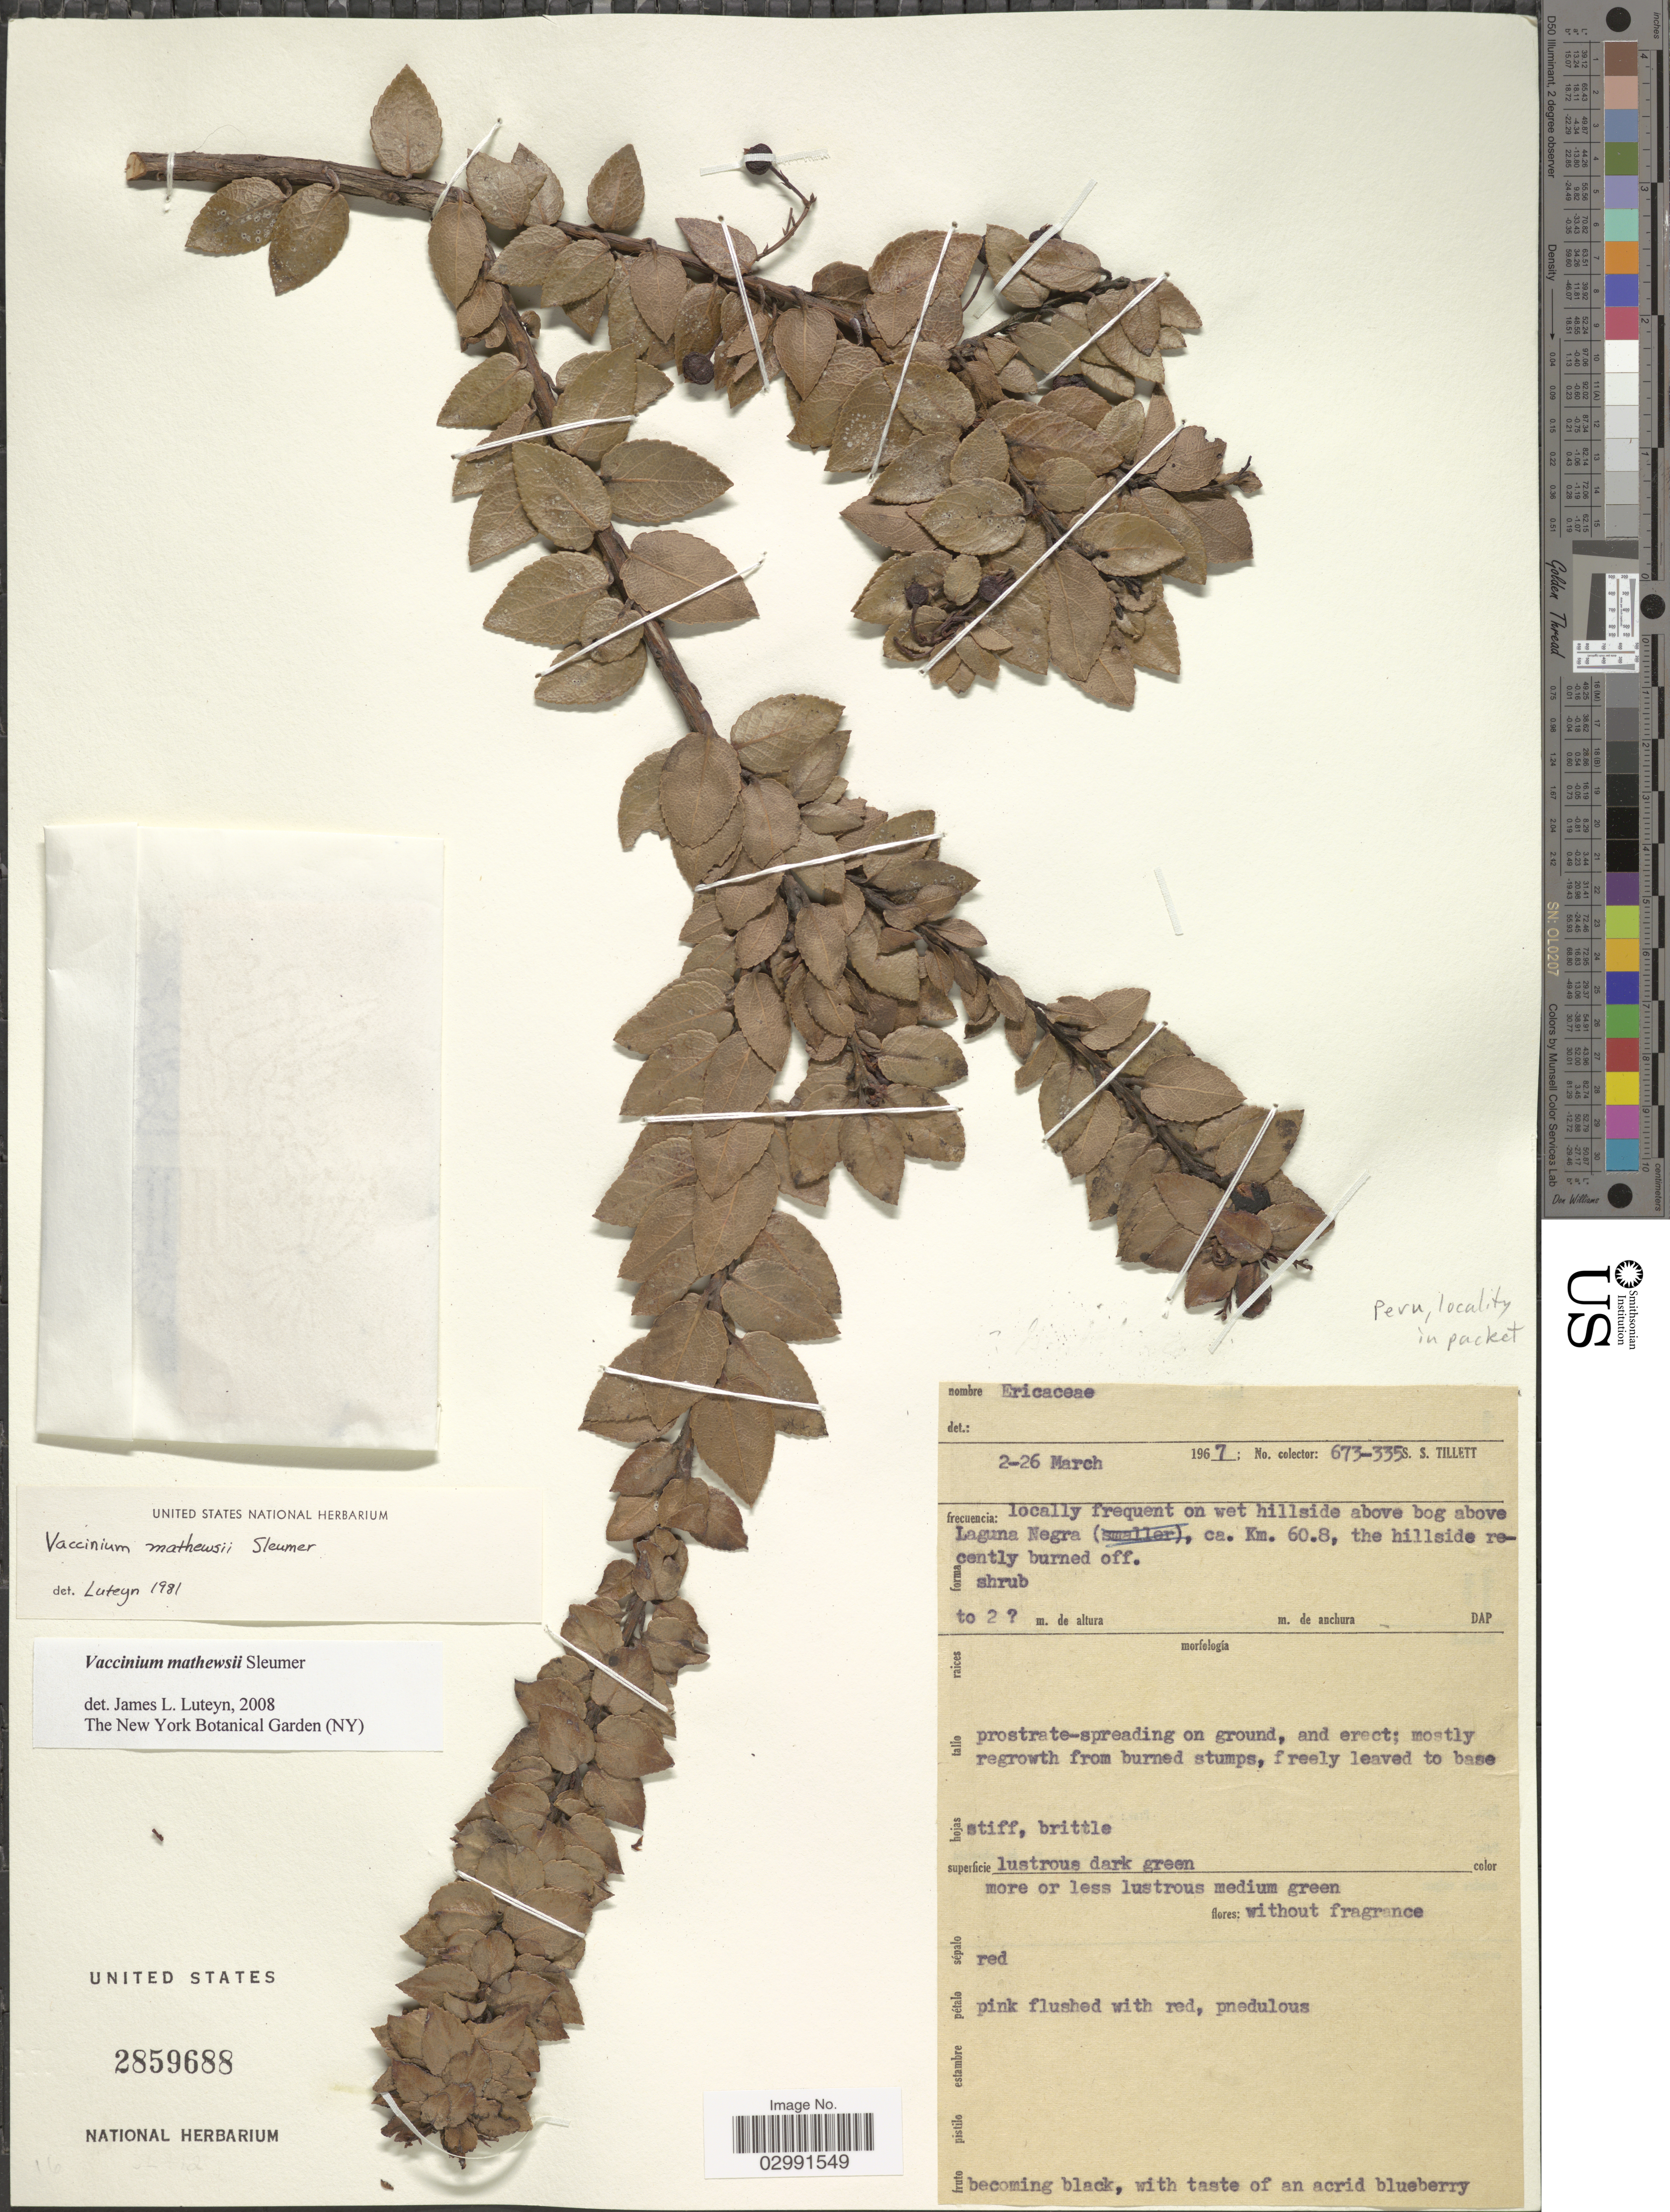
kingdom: Plantae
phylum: Tracheophyta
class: Magnoliopsida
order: Ericales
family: Ericaceae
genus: Vaccinium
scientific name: Vaccinium mathewsii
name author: Sleumer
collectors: S. S. Tillett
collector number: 673-335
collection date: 1967-03-02/1967-03-26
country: Peru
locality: On wet hillside above bog above Laguna Negra, ca. Km. 60.8, the hillside recently burned off.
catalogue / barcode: US 2859688